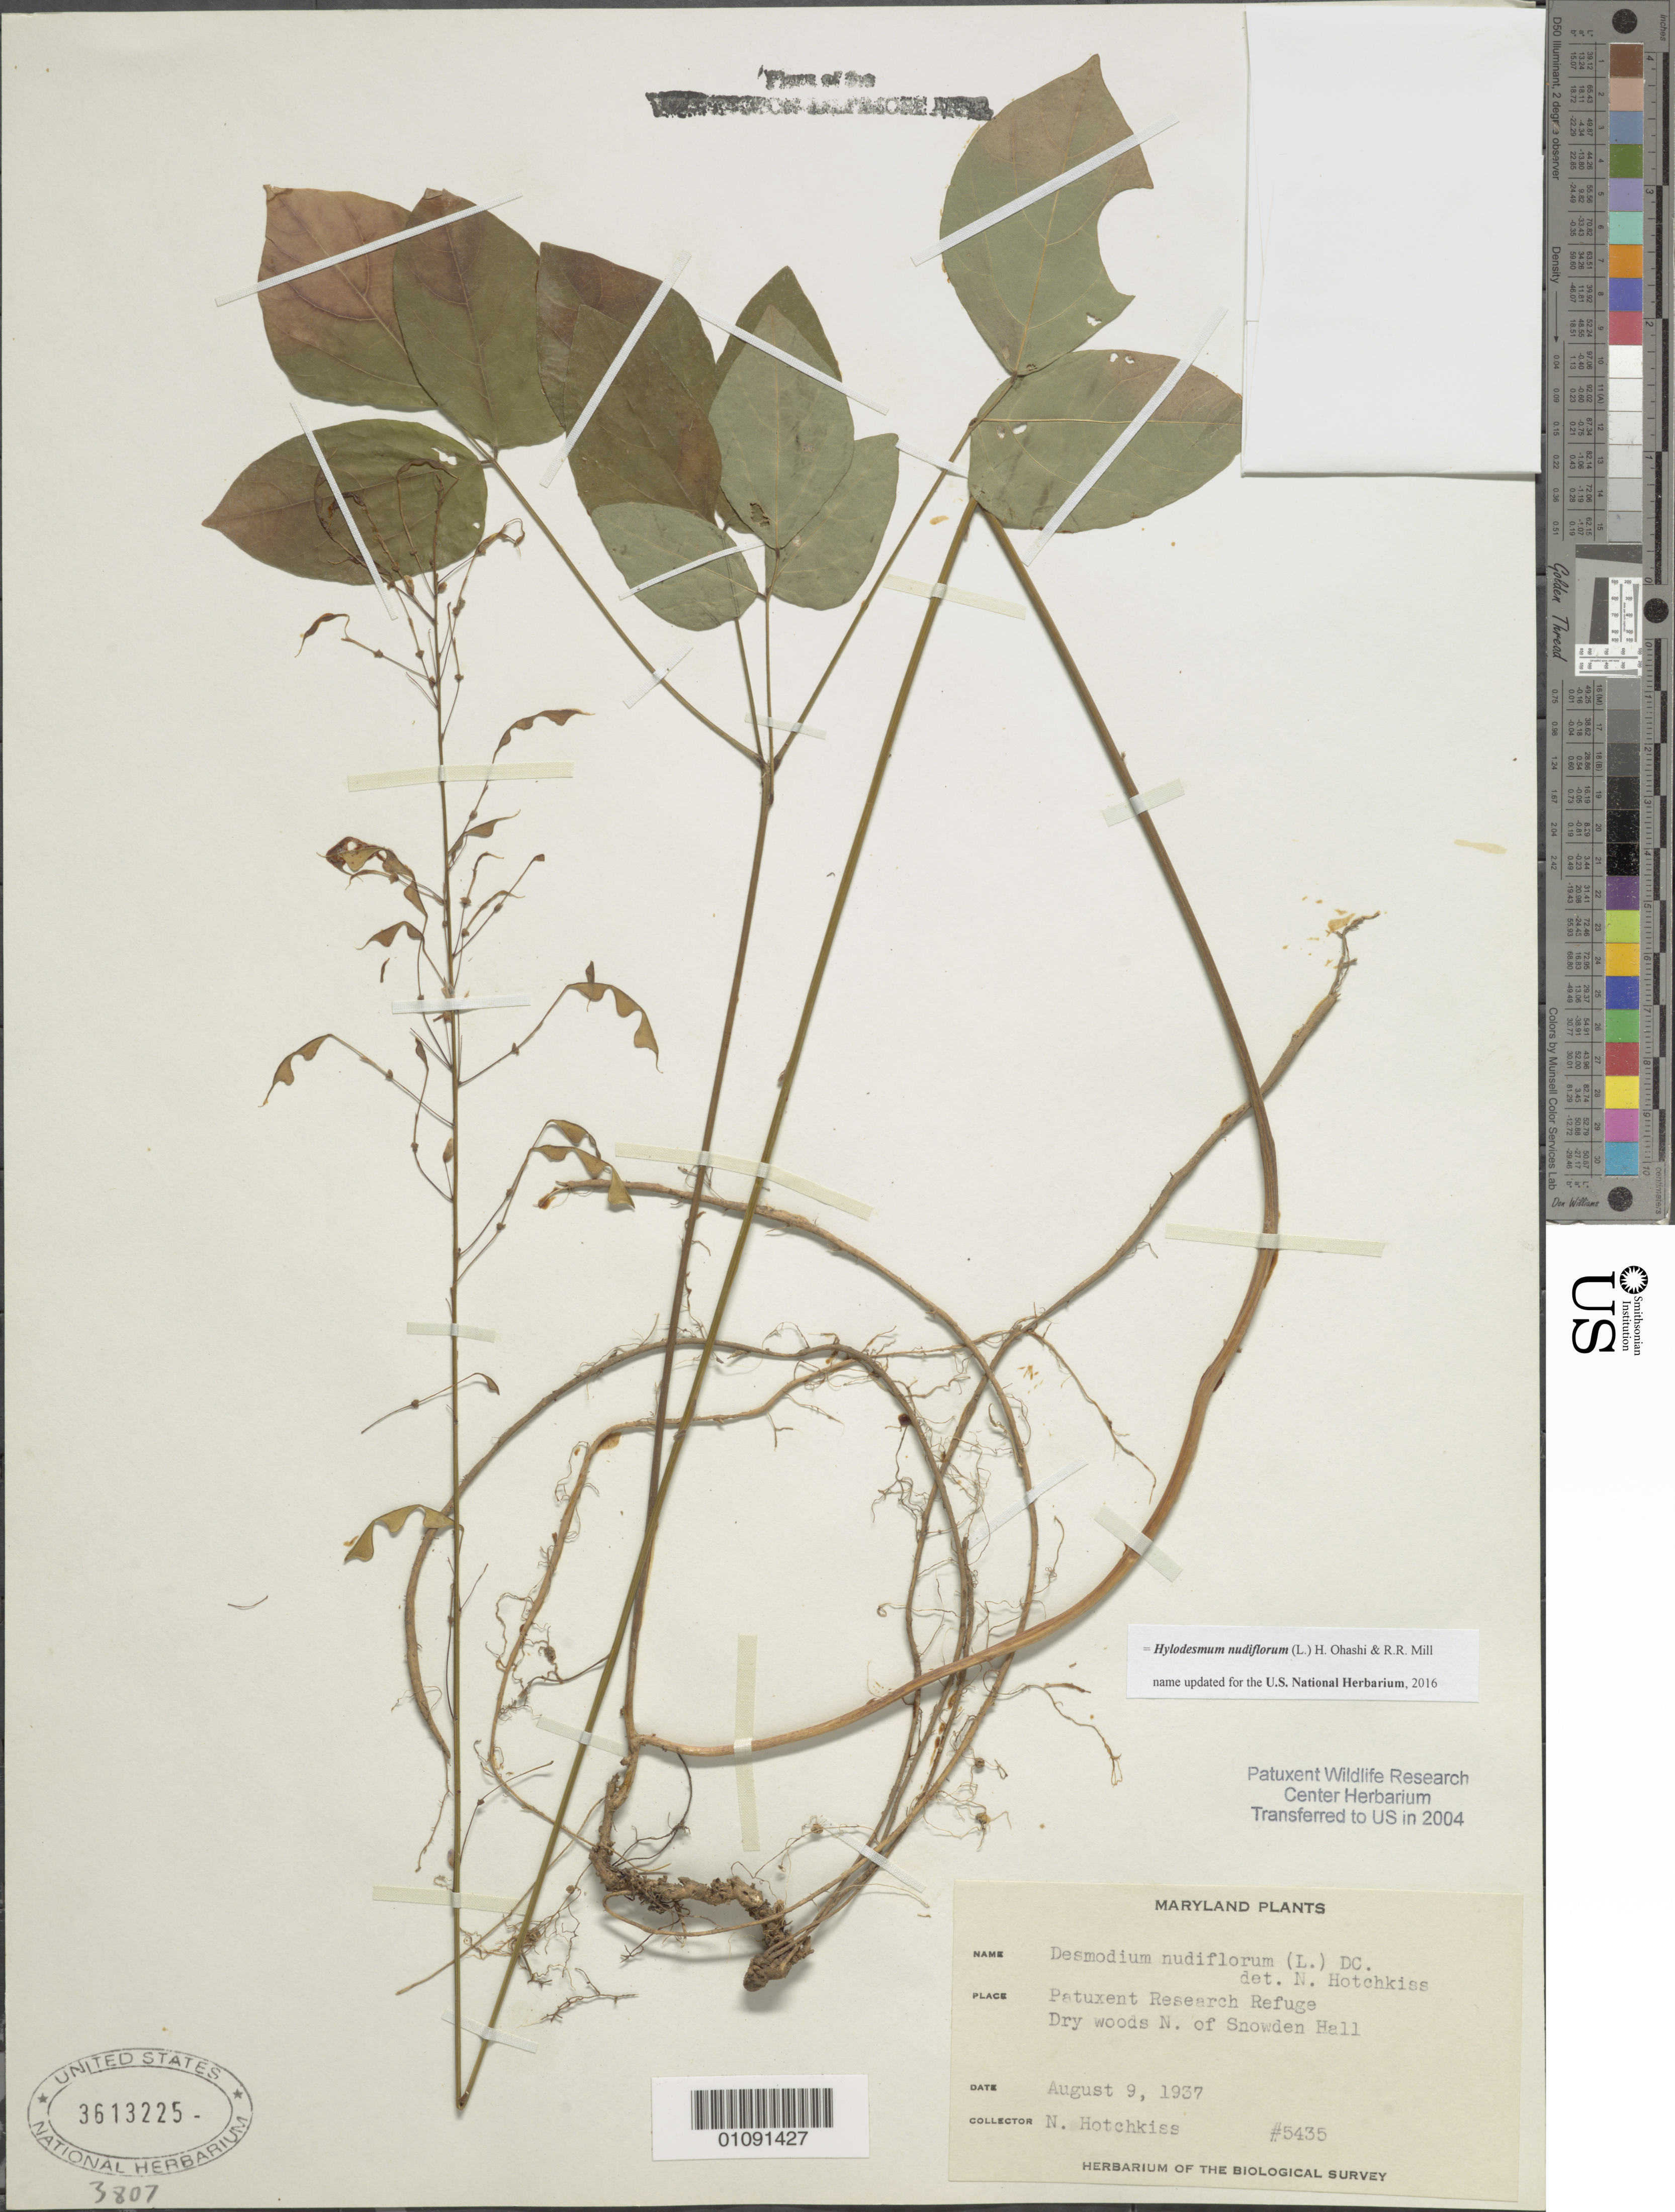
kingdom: Plantae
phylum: Tracheophyta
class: Magnoliopsida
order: Fabales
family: Fabaceae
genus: Hylodesmum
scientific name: Hylodesmum nudiflorum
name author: (L.) H. Ohashi & R.R. Mill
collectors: N. Hotchkiss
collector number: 5435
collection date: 1937-08-09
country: United States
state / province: Maryland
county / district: Prince George's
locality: Patuxent Wildlife Refuge. N. of Snowden Hall.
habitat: Dry woods.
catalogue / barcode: US 3613225